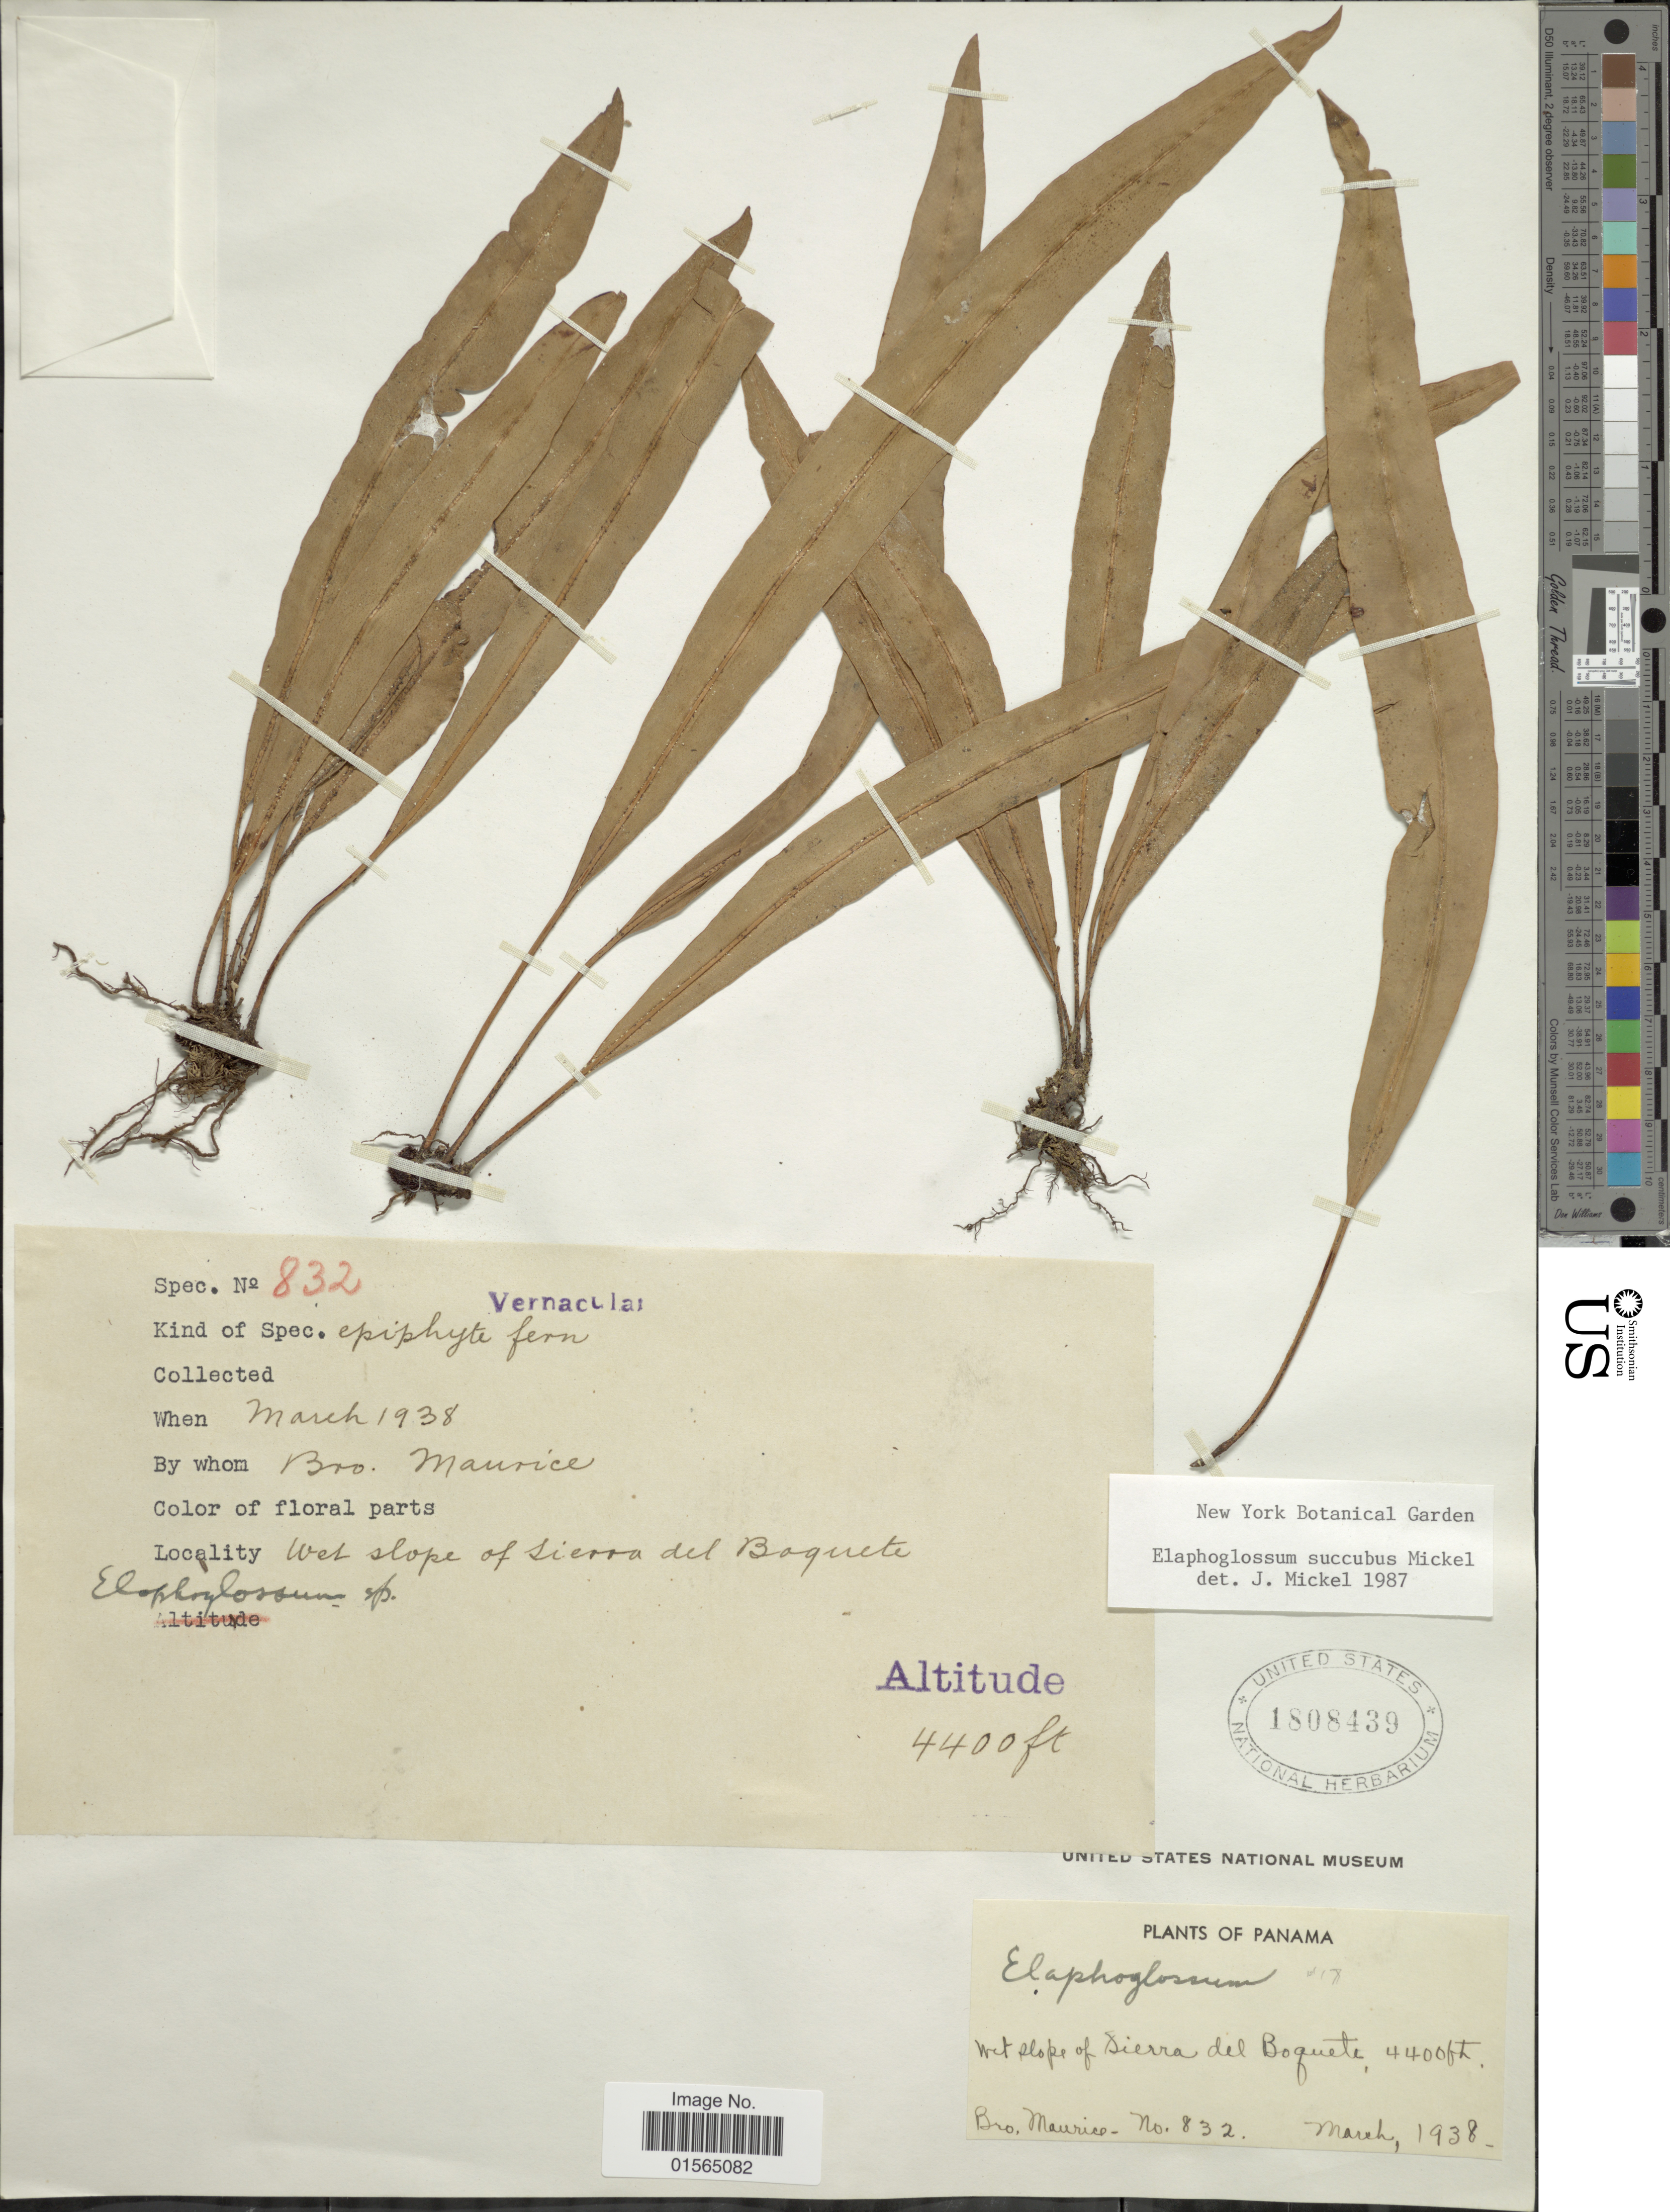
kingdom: Plantae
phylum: Tracheophyta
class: Polypodiopsida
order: Polypodiales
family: Dryopteridaceae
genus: Elaphoglossum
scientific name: Elaphoglossum succubus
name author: Mickel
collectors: B. Maurice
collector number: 832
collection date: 1938-03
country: Panama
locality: West slope of Sierra del Boquete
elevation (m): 1341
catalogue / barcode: US 1808439